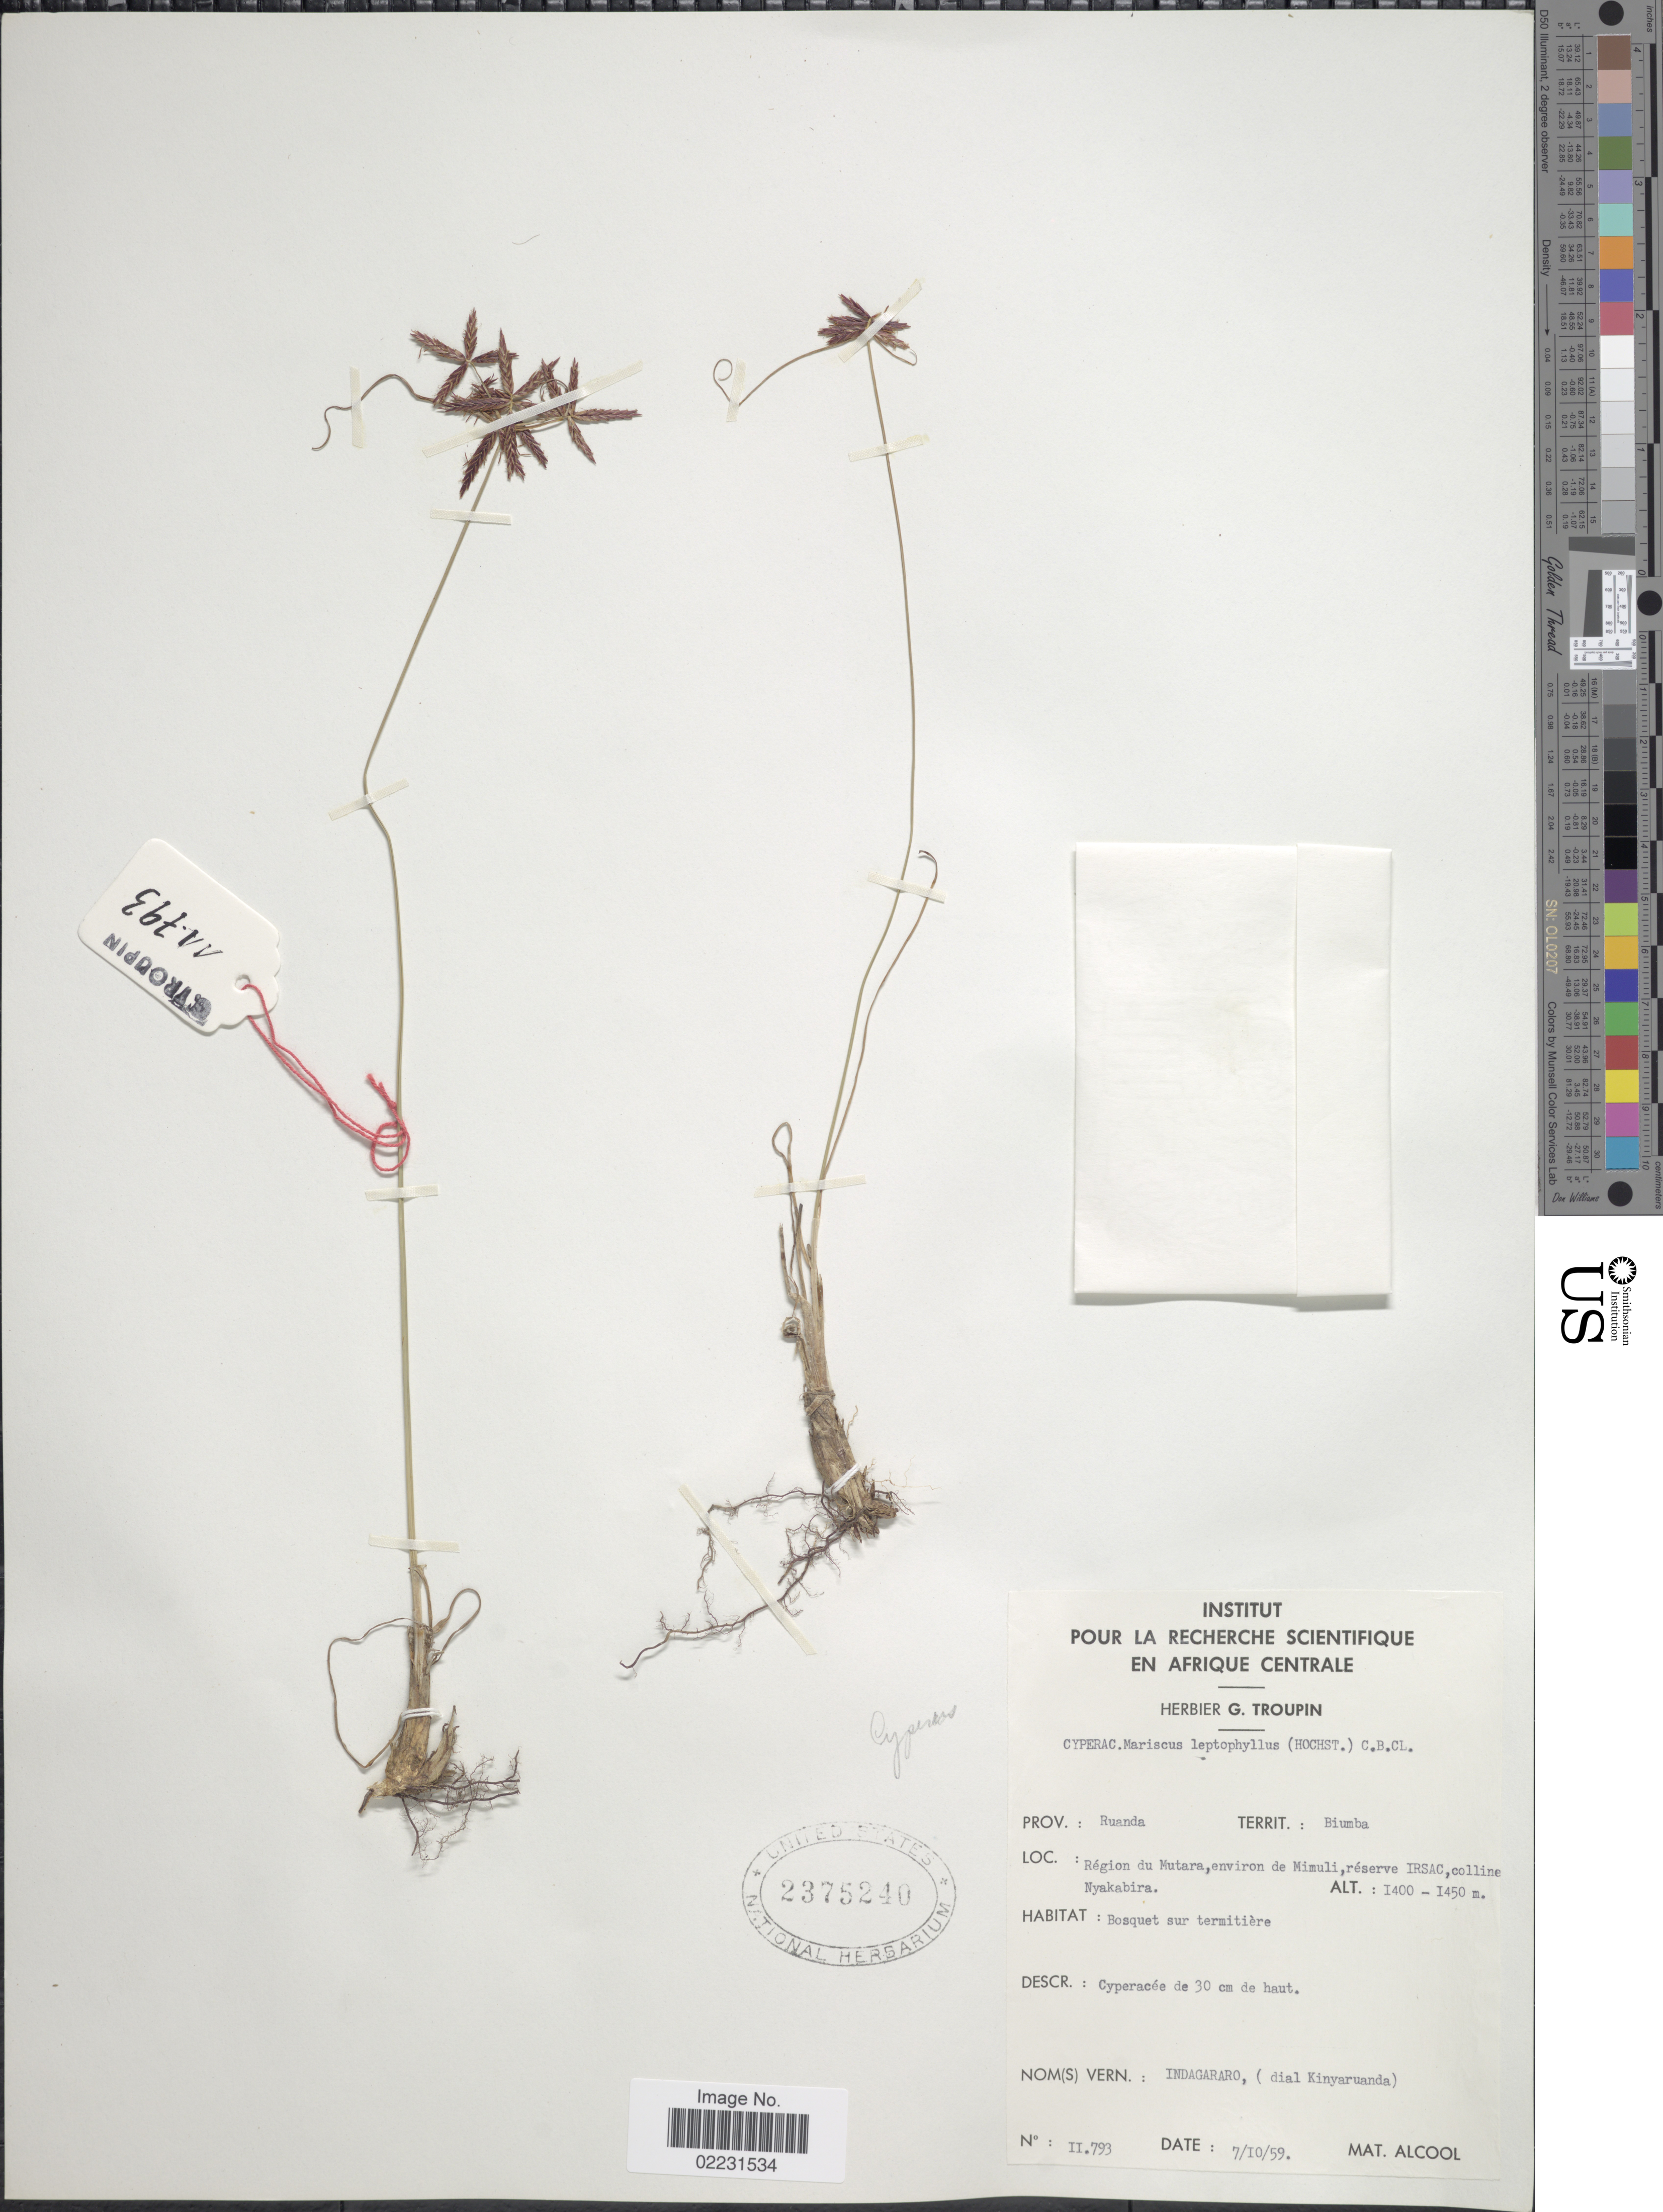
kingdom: Plantae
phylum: Tracheophyta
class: Liliopsida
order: Poales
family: Cyperaceae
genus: Cyperus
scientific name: Cyperus amauropus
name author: Steud.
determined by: Strong, Mark T., (BOT), Smithsonian Institution - National Museum of Natural History (UNITED STATES)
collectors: M. Alcool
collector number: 11793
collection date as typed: Transcribed d/m/y: 7/10/59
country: Rwanda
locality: Prov.: Ruanda, territ.: Biumba, regon du Mutara, environ de Mimuli, reserve IRSAC, colline Nyakabira.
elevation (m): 1400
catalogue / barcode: US 2375240